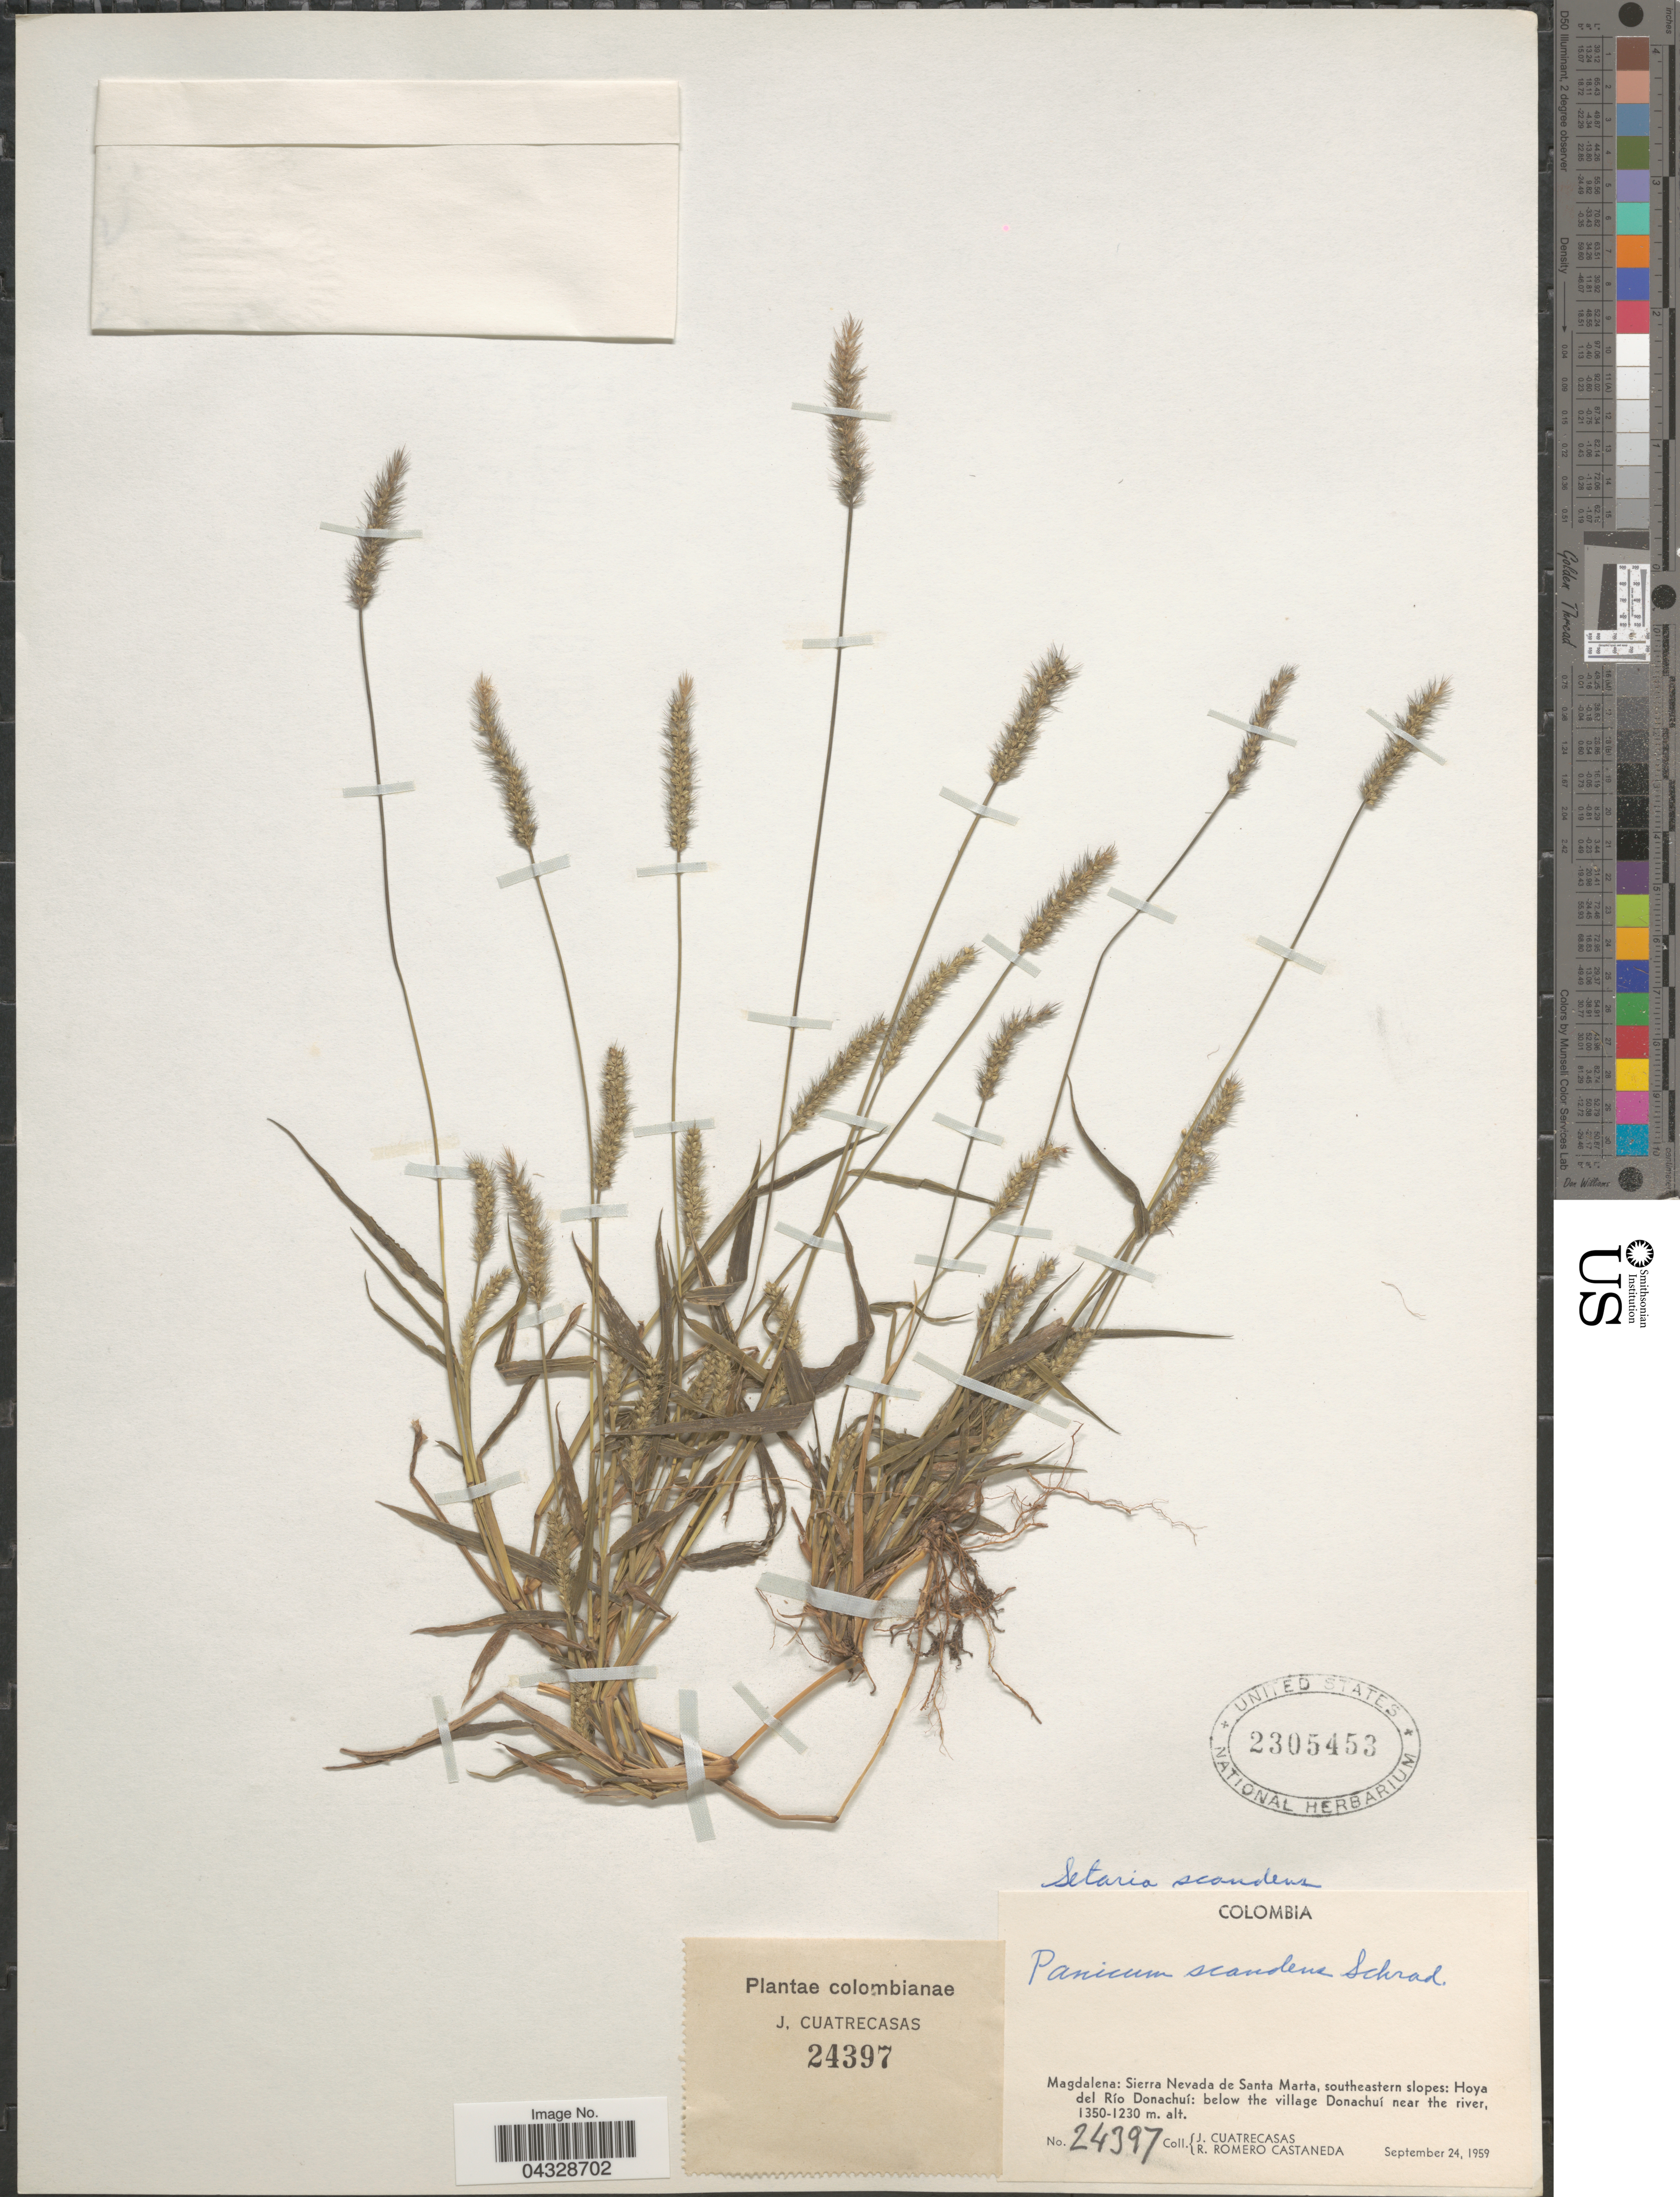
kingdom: Plantae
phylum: Tracheophyta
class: Liliopsida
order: Poales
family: Poaceae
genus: Setaria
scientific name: Setaria scandens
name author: Schrad. ex Schult.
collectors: J. Cuatrecasas & R. Romero Castañeda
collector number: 24397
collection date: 1959-09-24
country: Colombia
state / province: Magdalena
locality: Sierra Nevada de Santa Marta, southeastern slopes: Hoya del Río Donachuí: below the village Donachuí near the river.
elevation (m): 1230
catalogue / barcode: US 2305453